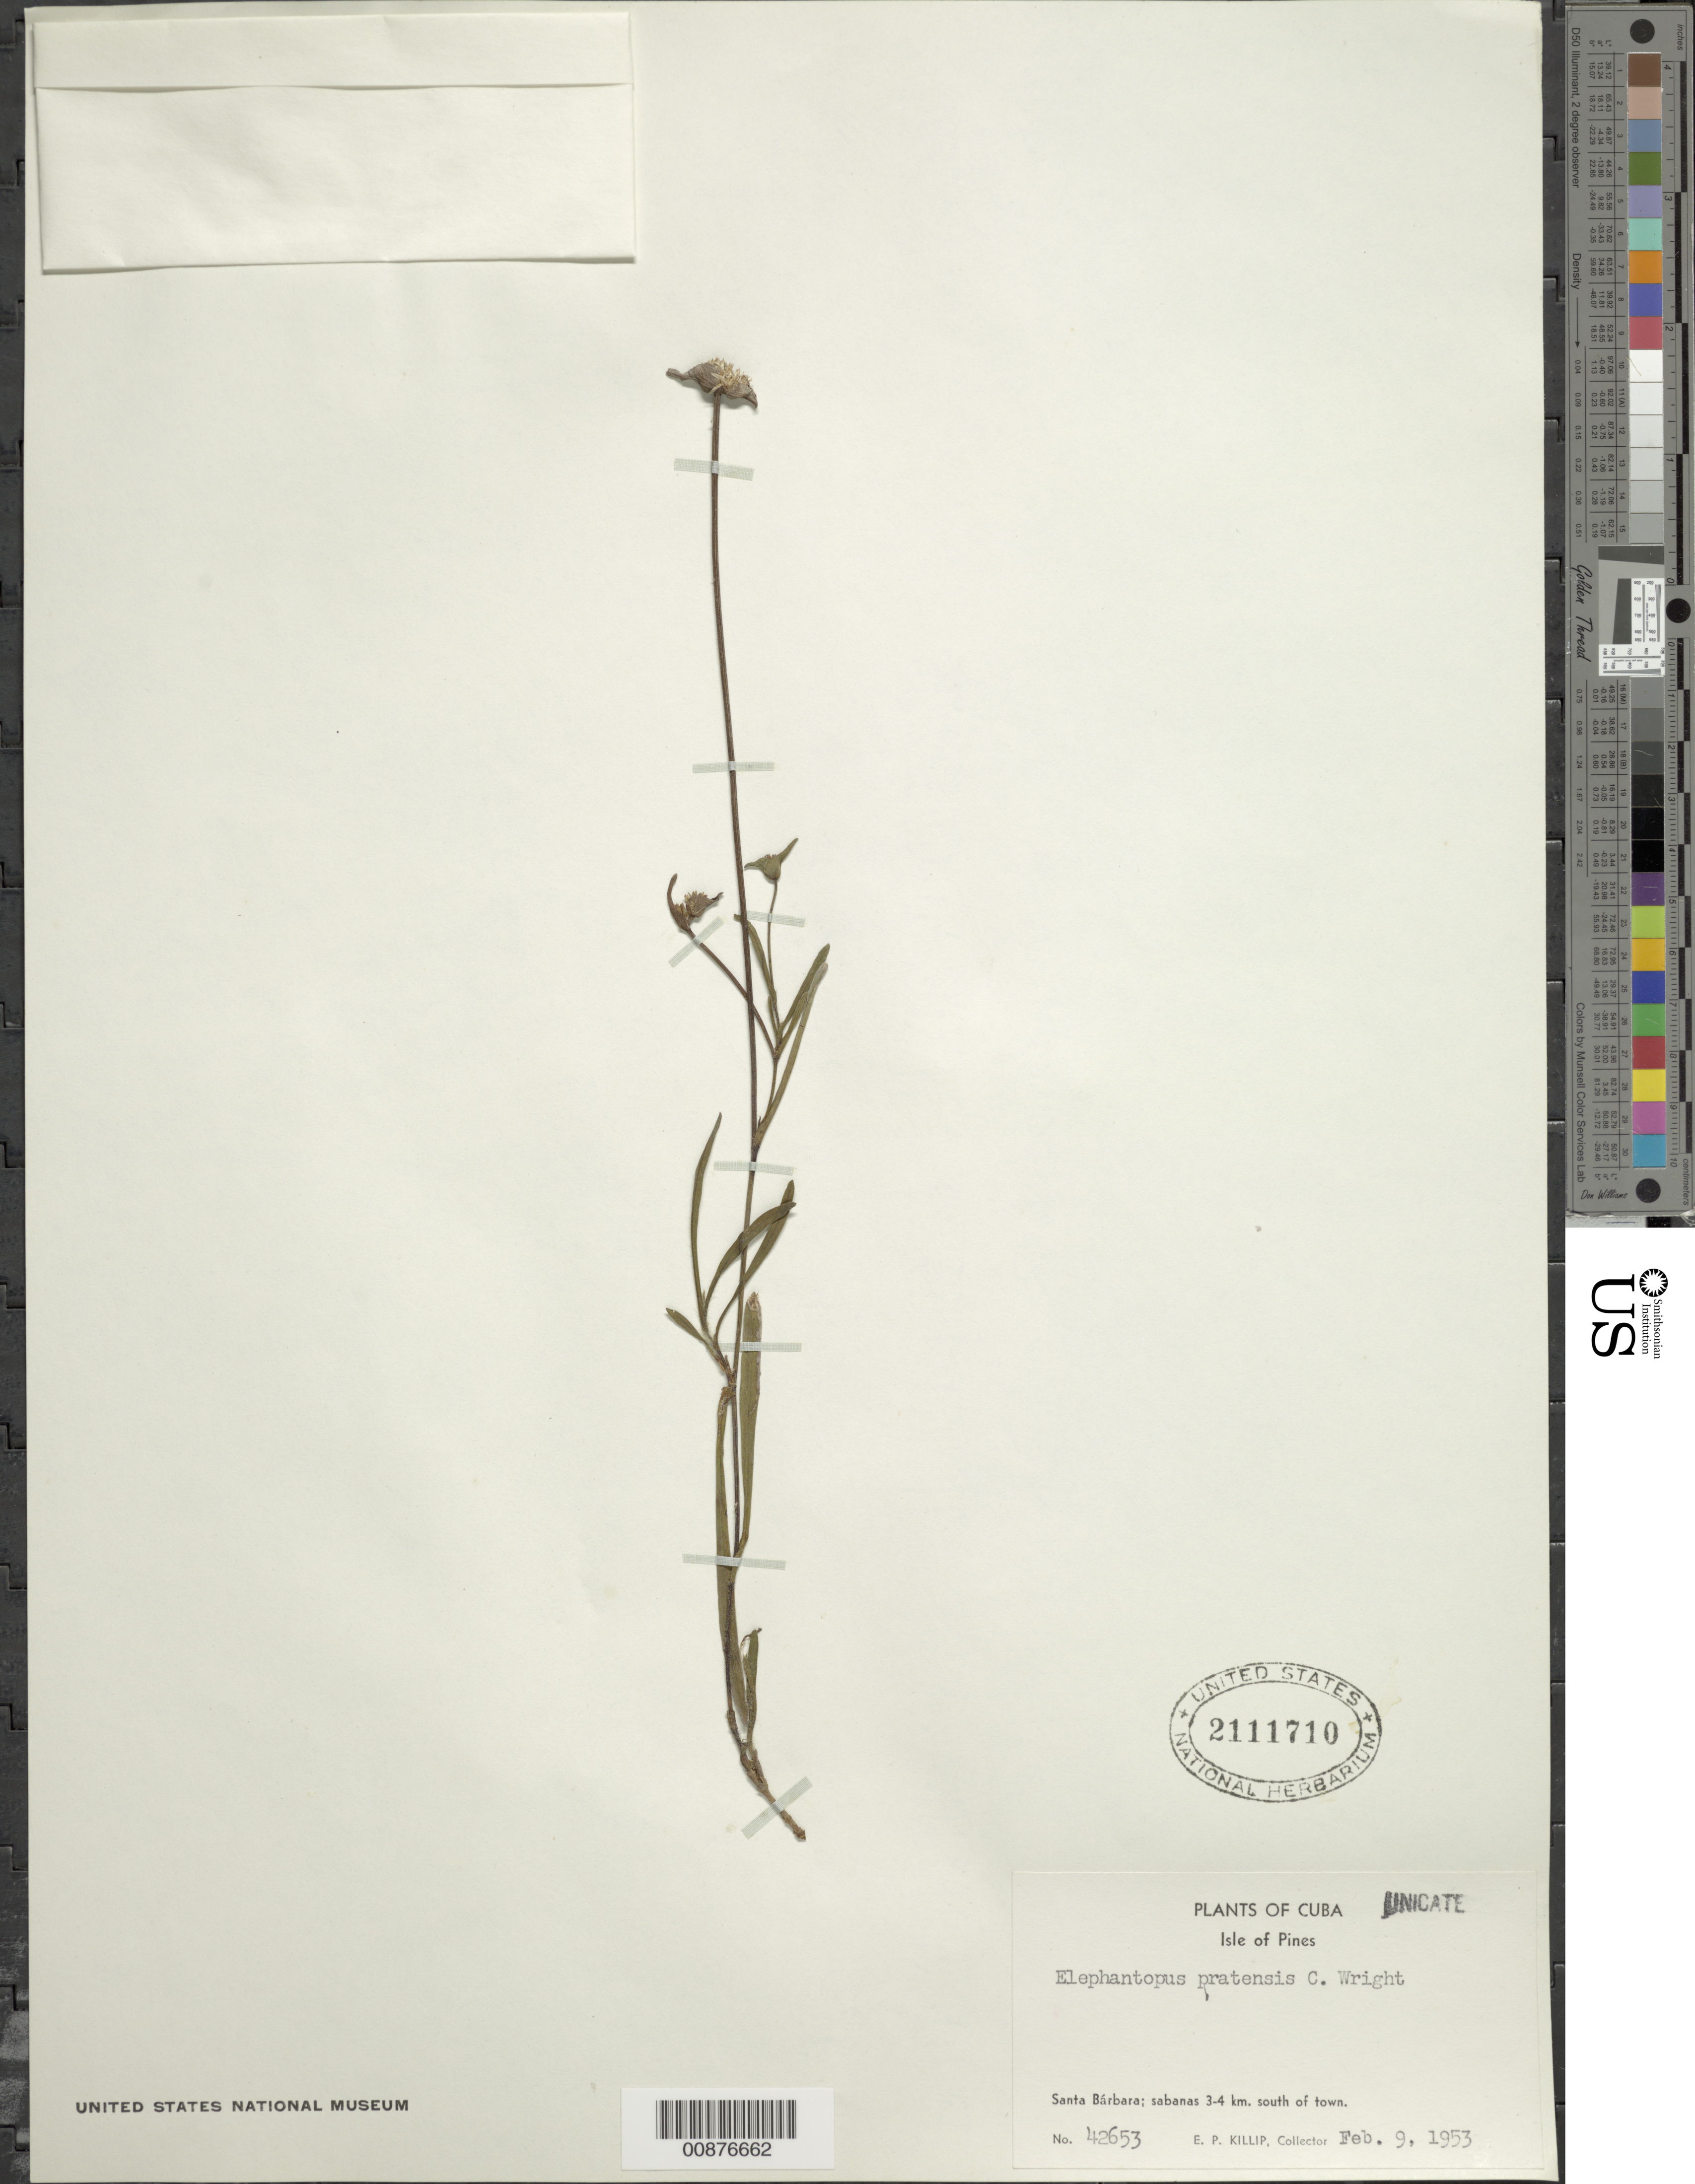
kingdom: Plantae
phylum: Tracheophyta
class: Magnoliopsida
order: Asterales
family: Asteraceae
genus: Elephantopus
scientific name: Elephantopus pratensis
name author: C. Wright in Sauvalle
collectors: E. P. Killip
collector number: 42653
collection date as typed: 09 Feb 1953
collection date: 1953-02-09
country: Cuba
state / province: Isla de La Juventud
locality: Santa Bárbara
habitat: Sabanas, 3-4 km south of town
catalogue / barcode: US 2111710